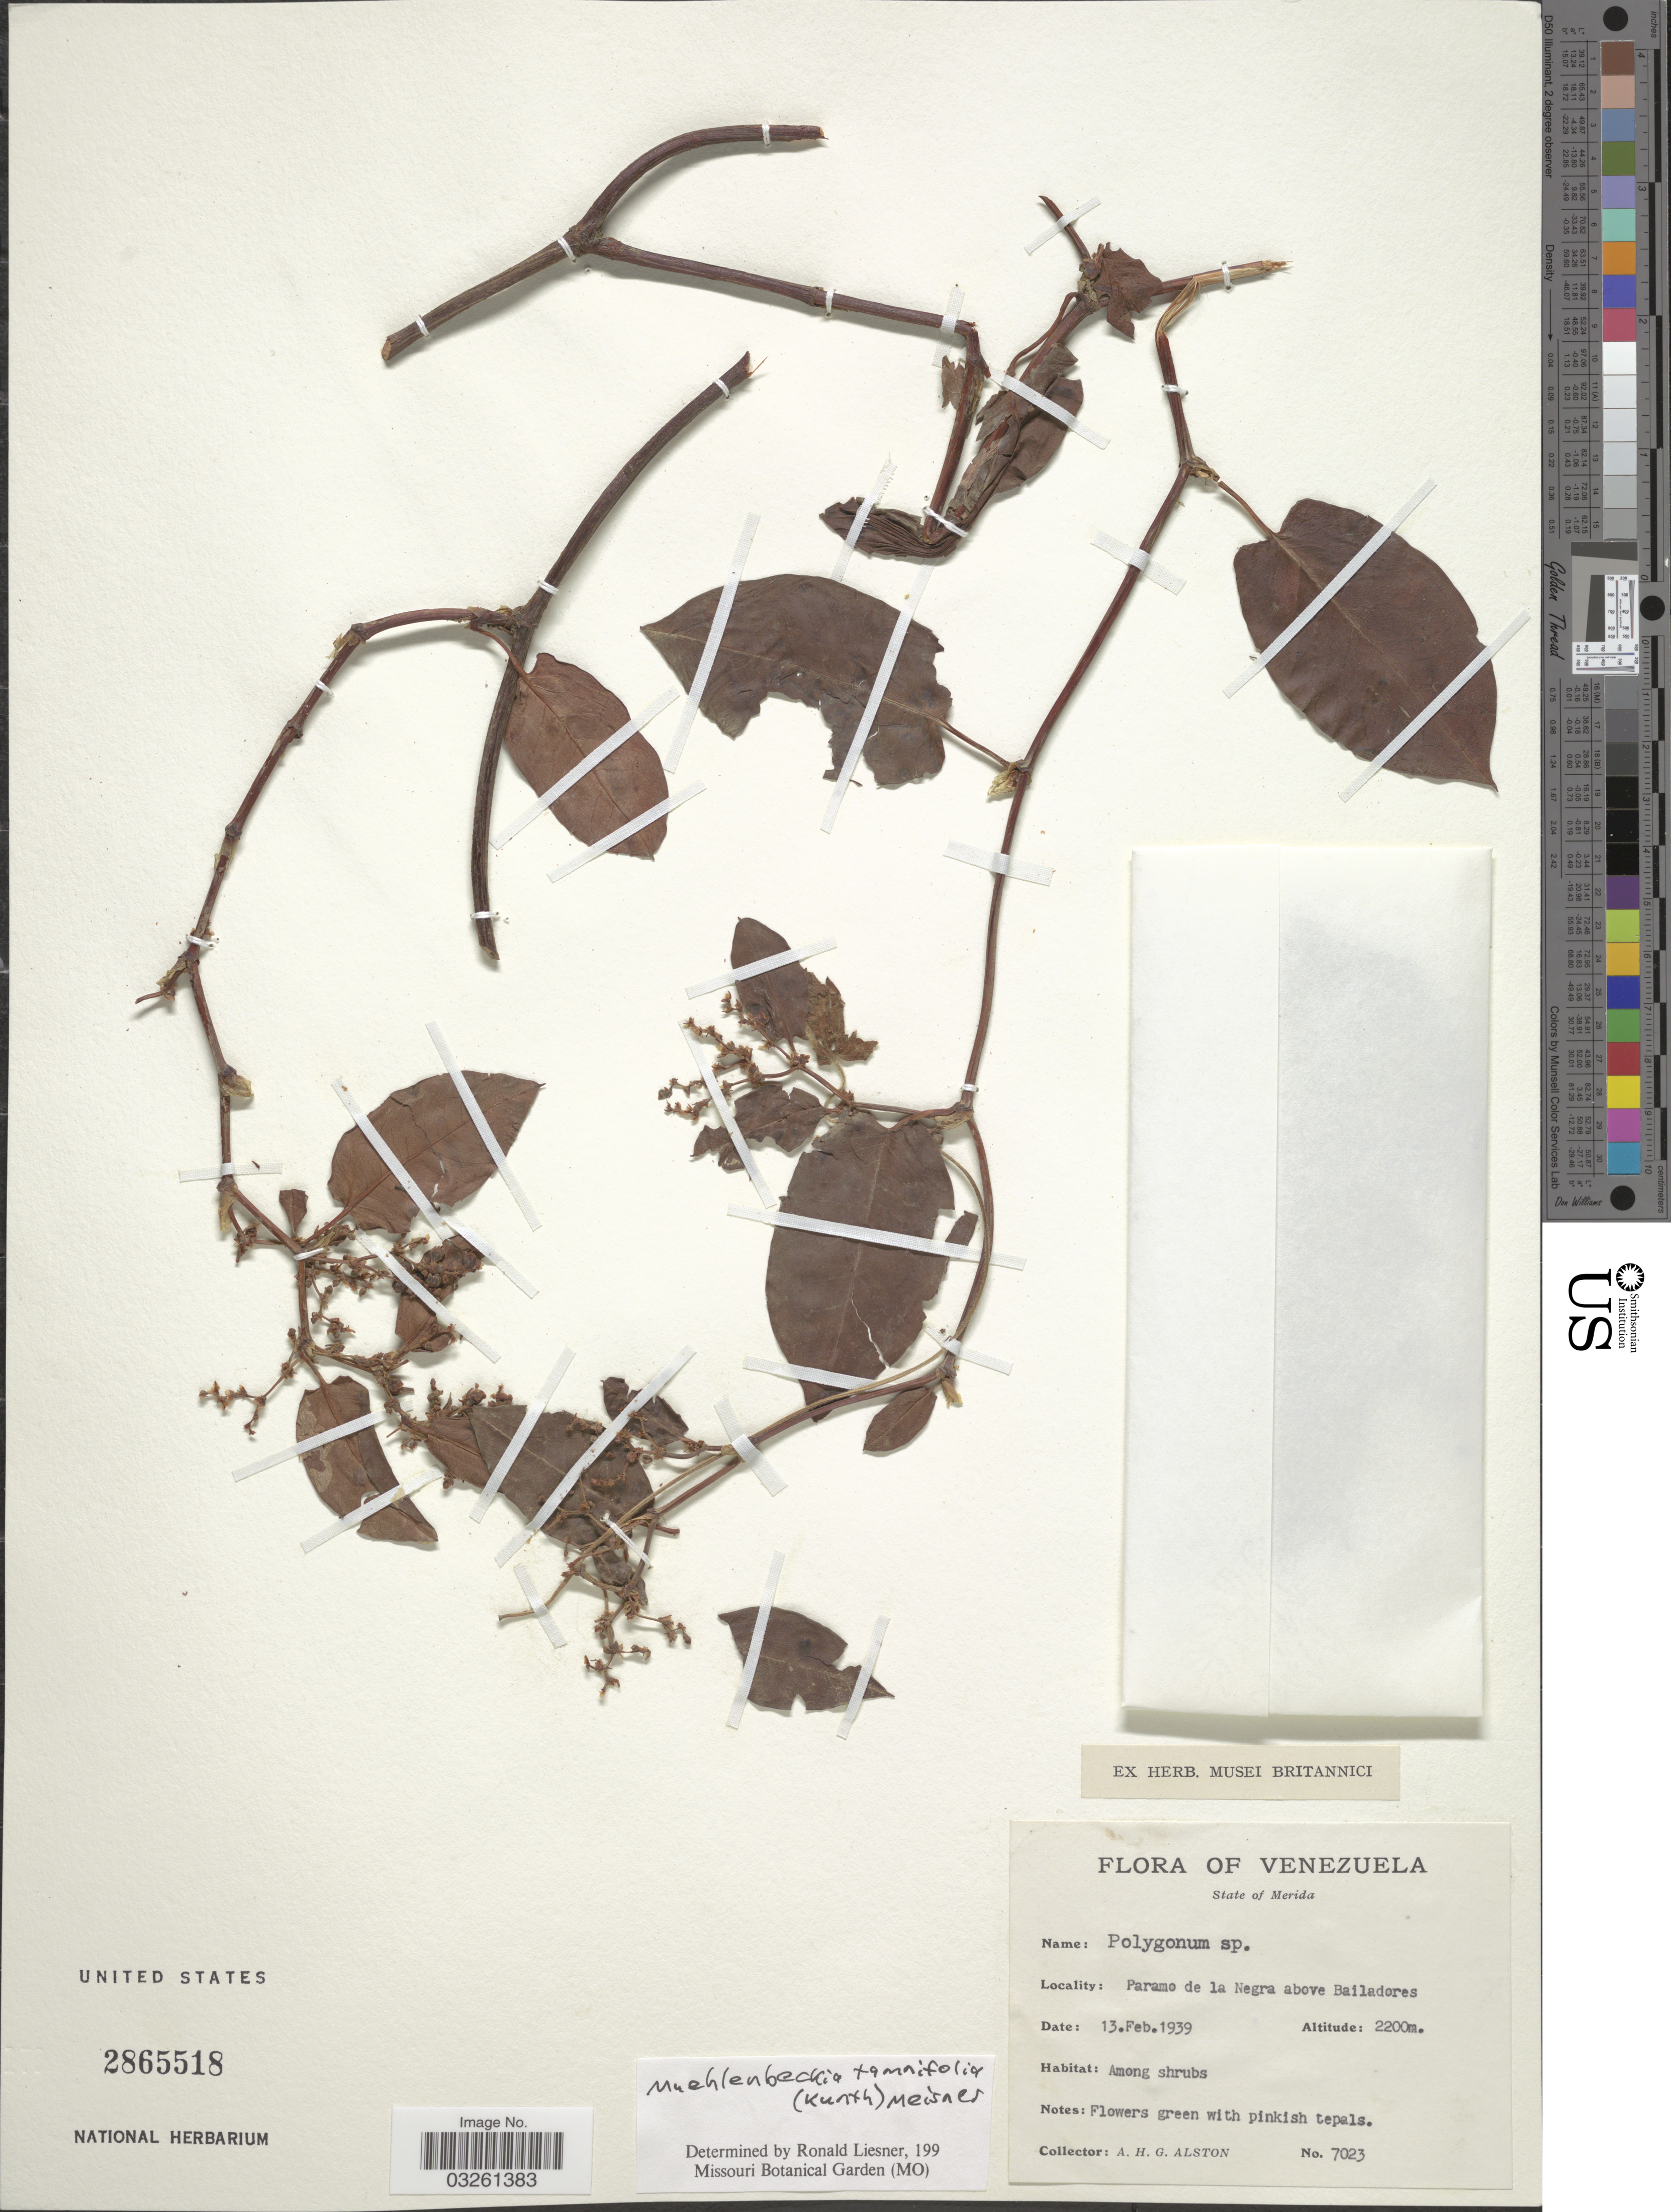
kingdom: Plantae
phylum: Tracheophyta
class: Magnoliopsida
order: Caryophyllales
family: Polygonaceae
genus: Muehlenbeckia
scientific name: Muehlenbeckia tamnifolia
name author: (Kunth) Meisn.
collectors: A. H. Alston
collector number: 7023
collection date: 1939-02-13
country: Venezuela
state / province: Mérida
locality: Paramo de la Negra above Bailadores.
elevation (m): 2200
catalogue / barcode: US 2865518